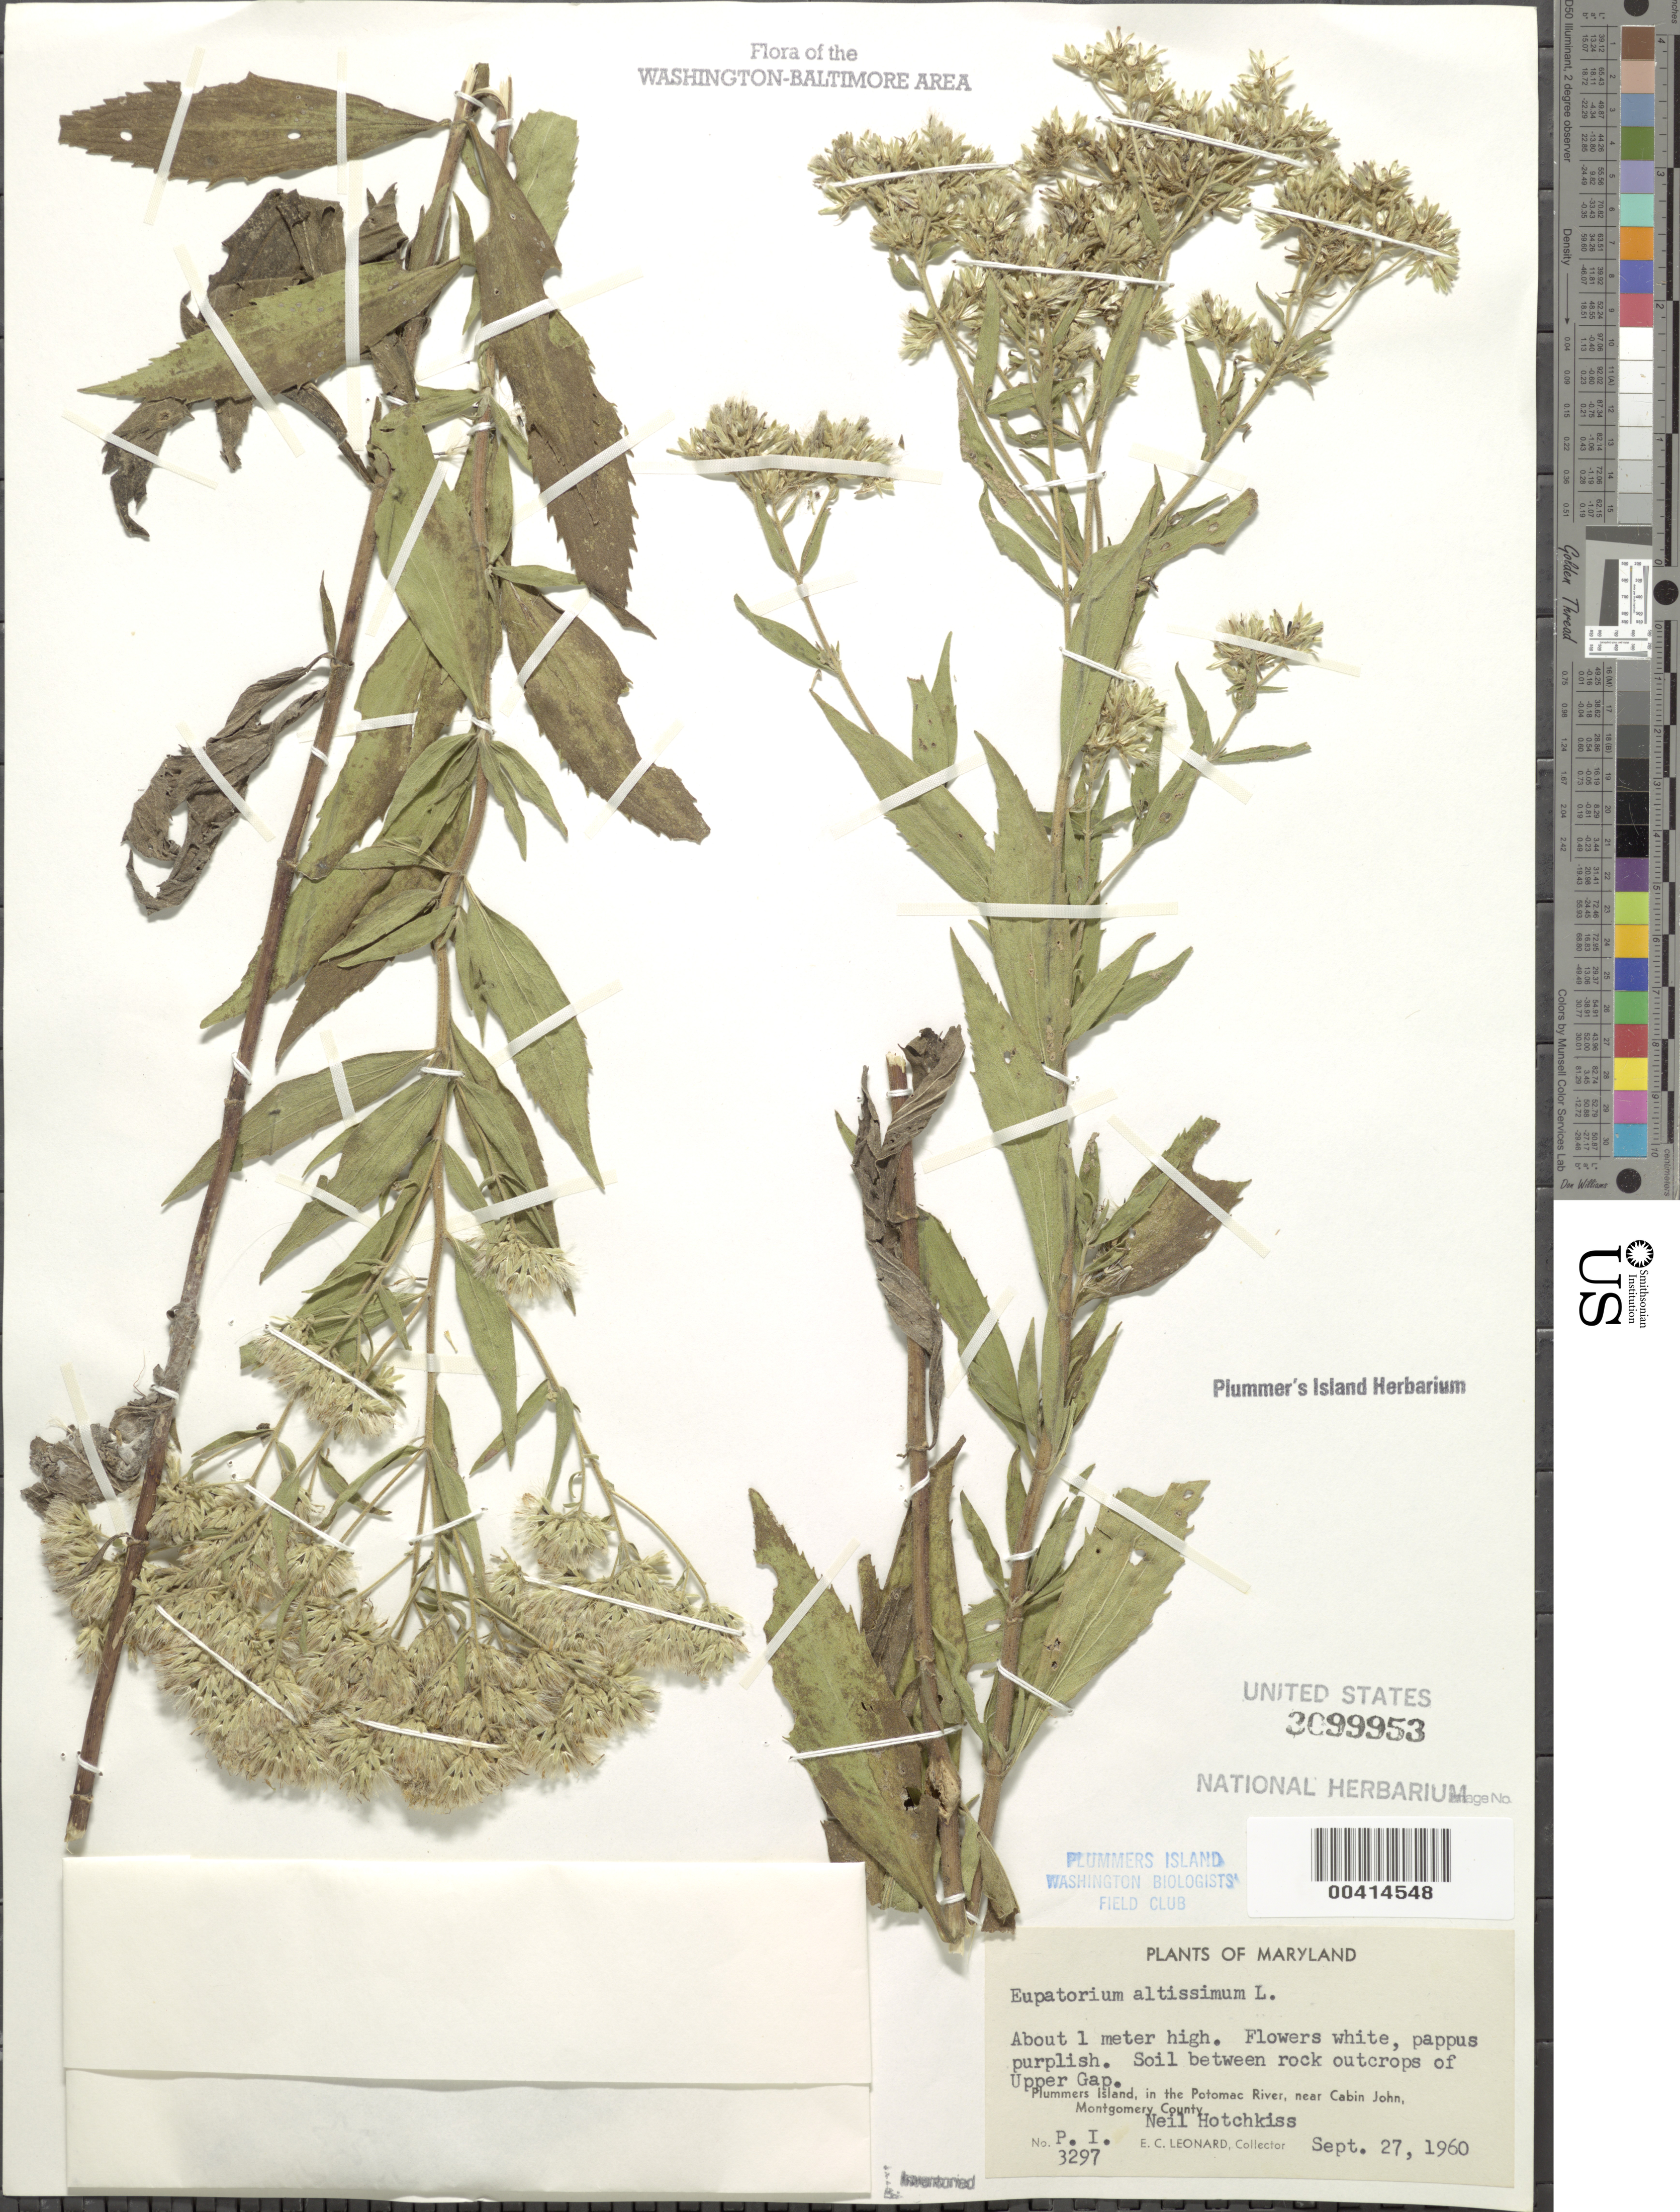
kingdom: Plantae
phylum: Tracheophyta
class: Magnoliopsida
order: Asterales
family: Asteraceae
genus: Eupatorium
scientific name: Eupatorium altissimum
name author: L.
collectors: E. C. Leonard & N. Hotchkiss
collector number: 3297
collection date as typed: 27 Sep 1960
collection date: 1960-09-27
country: United States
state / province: Maryland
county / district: Montgomery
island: Plummers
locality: Plummer's Island; Upper Gap C. & O. Canal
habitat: Soil between rock outcrops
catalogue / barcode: US 3099953